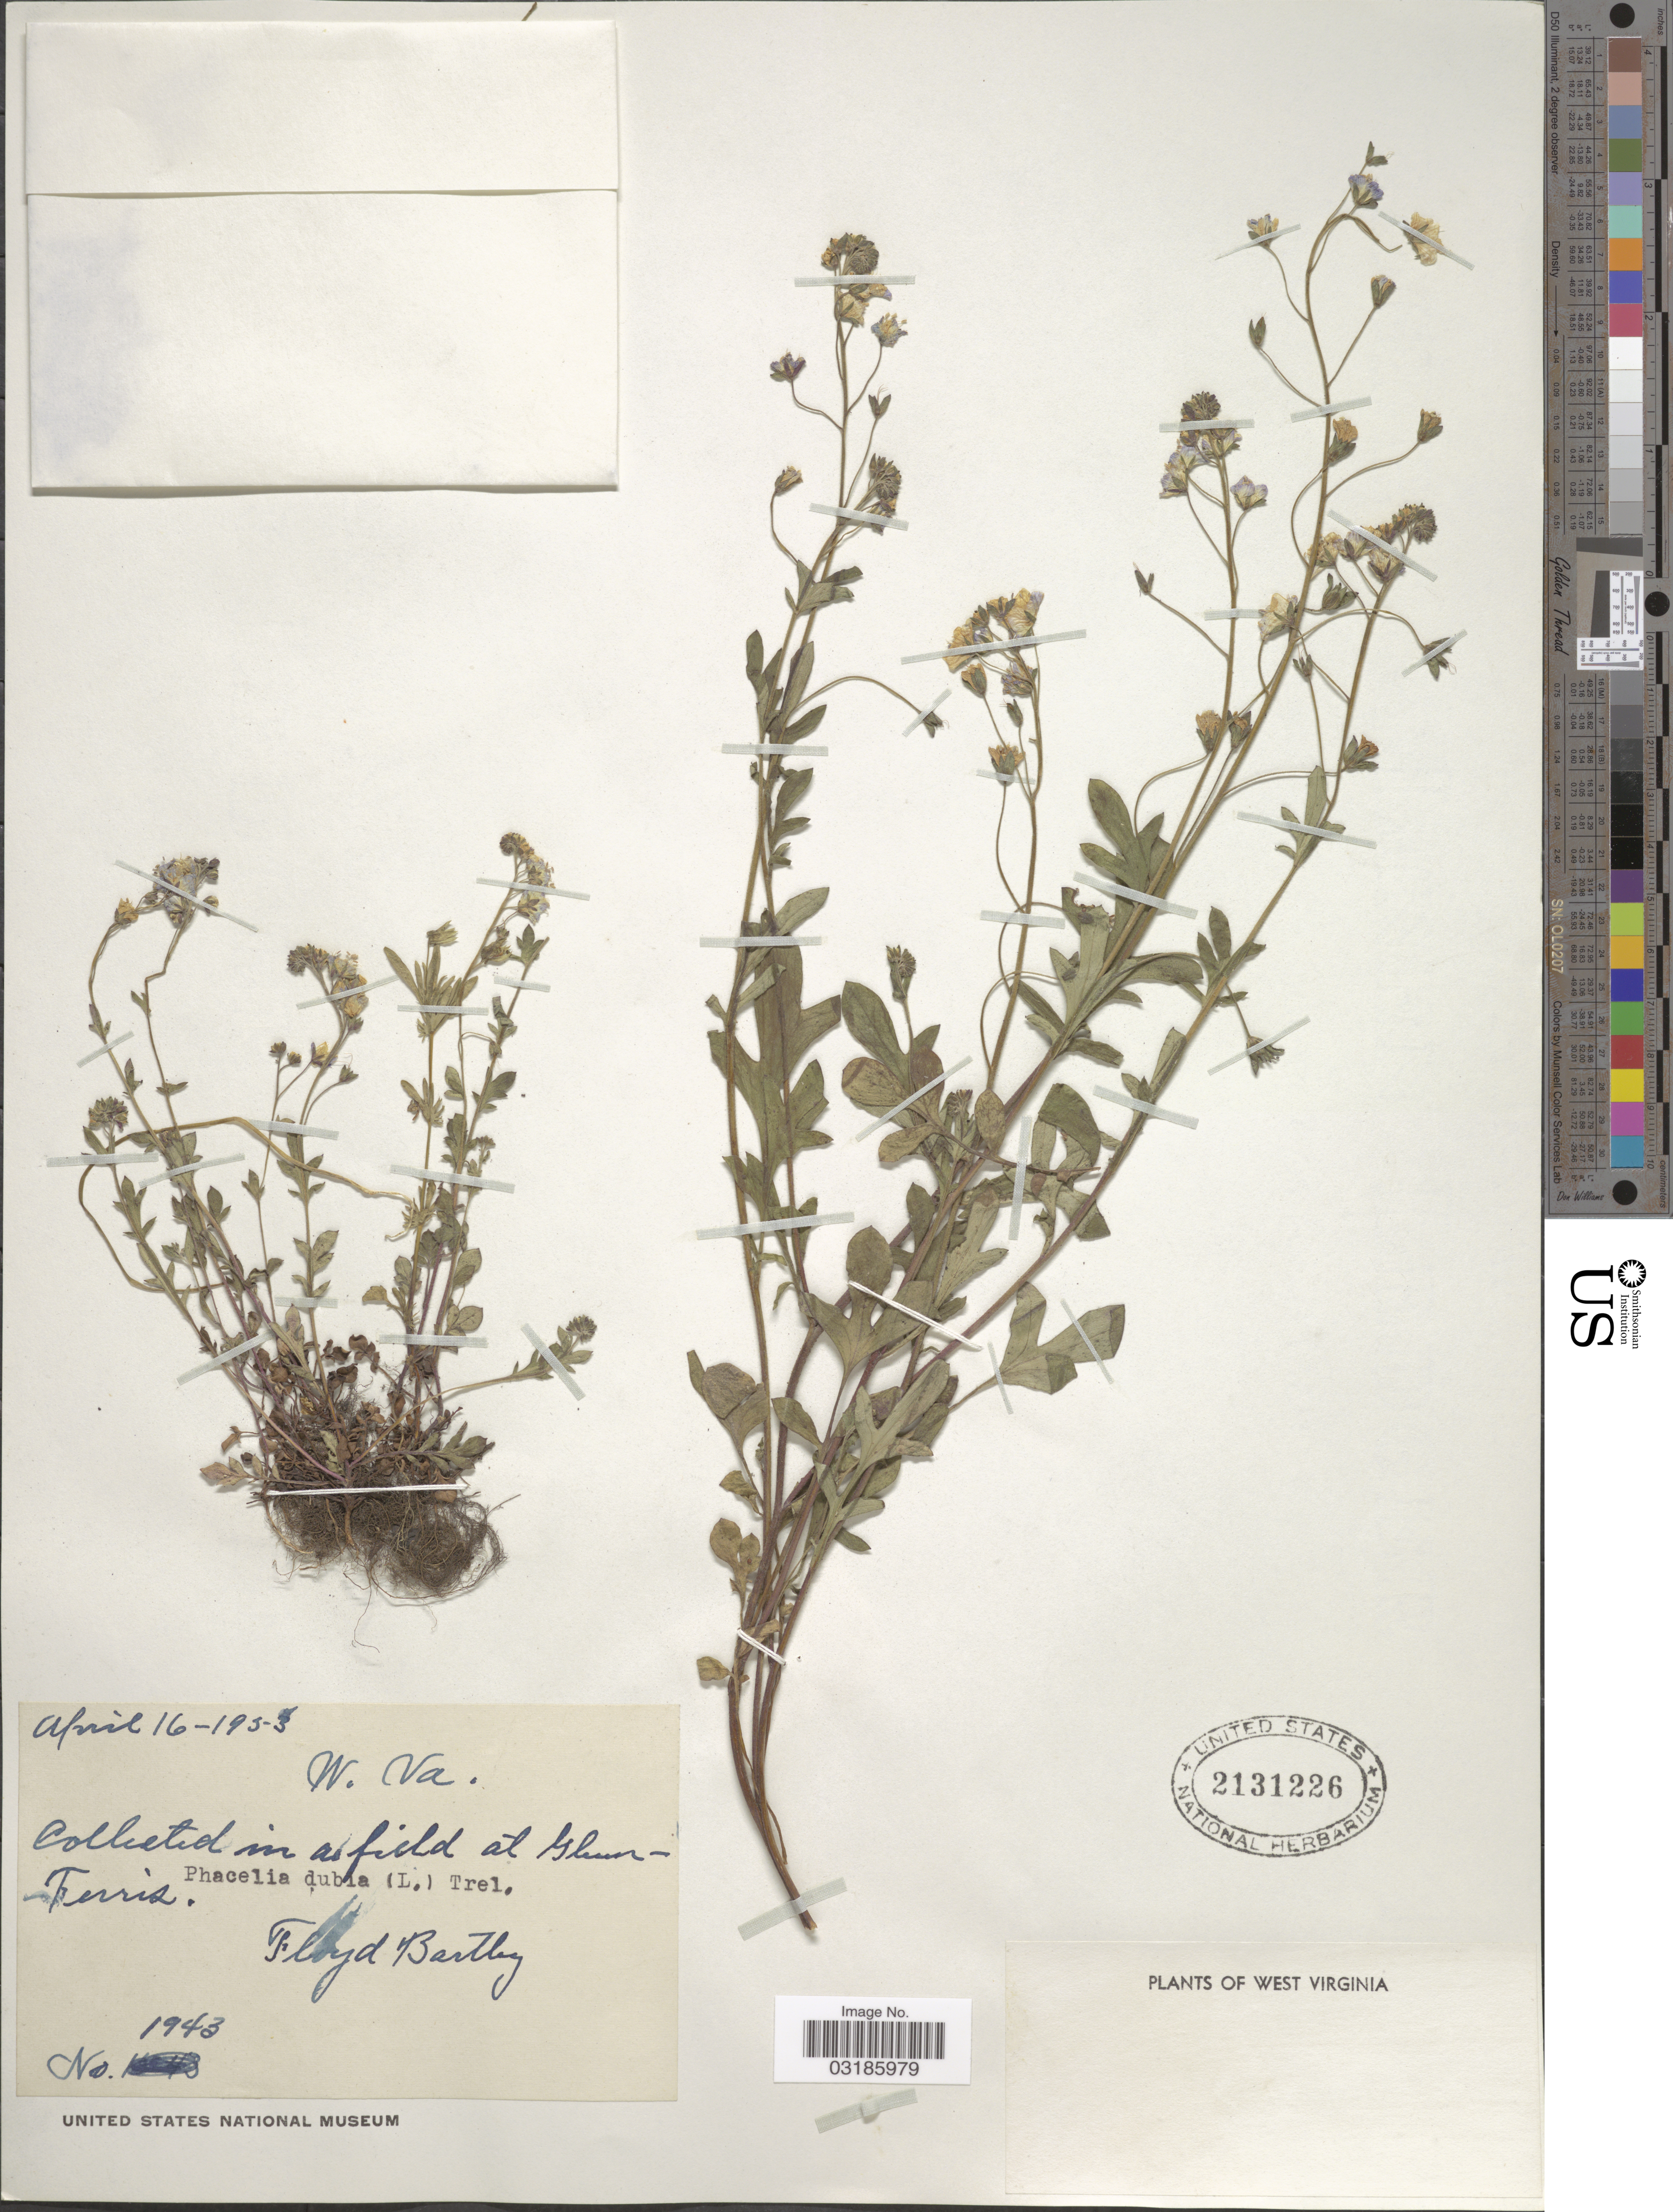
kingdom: Plantae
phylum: Tracheophyta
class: Magnoliopsida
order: Boraginales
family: Hydrophyllaceae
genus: Phacelia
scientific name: Phacelia dubia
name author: (L.) Trel.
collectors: F. Bartley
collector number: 1943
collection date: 1953-04-16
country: United States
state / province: West Virginia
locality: At field at Glenn-Ferris.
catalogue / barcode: US 2131226